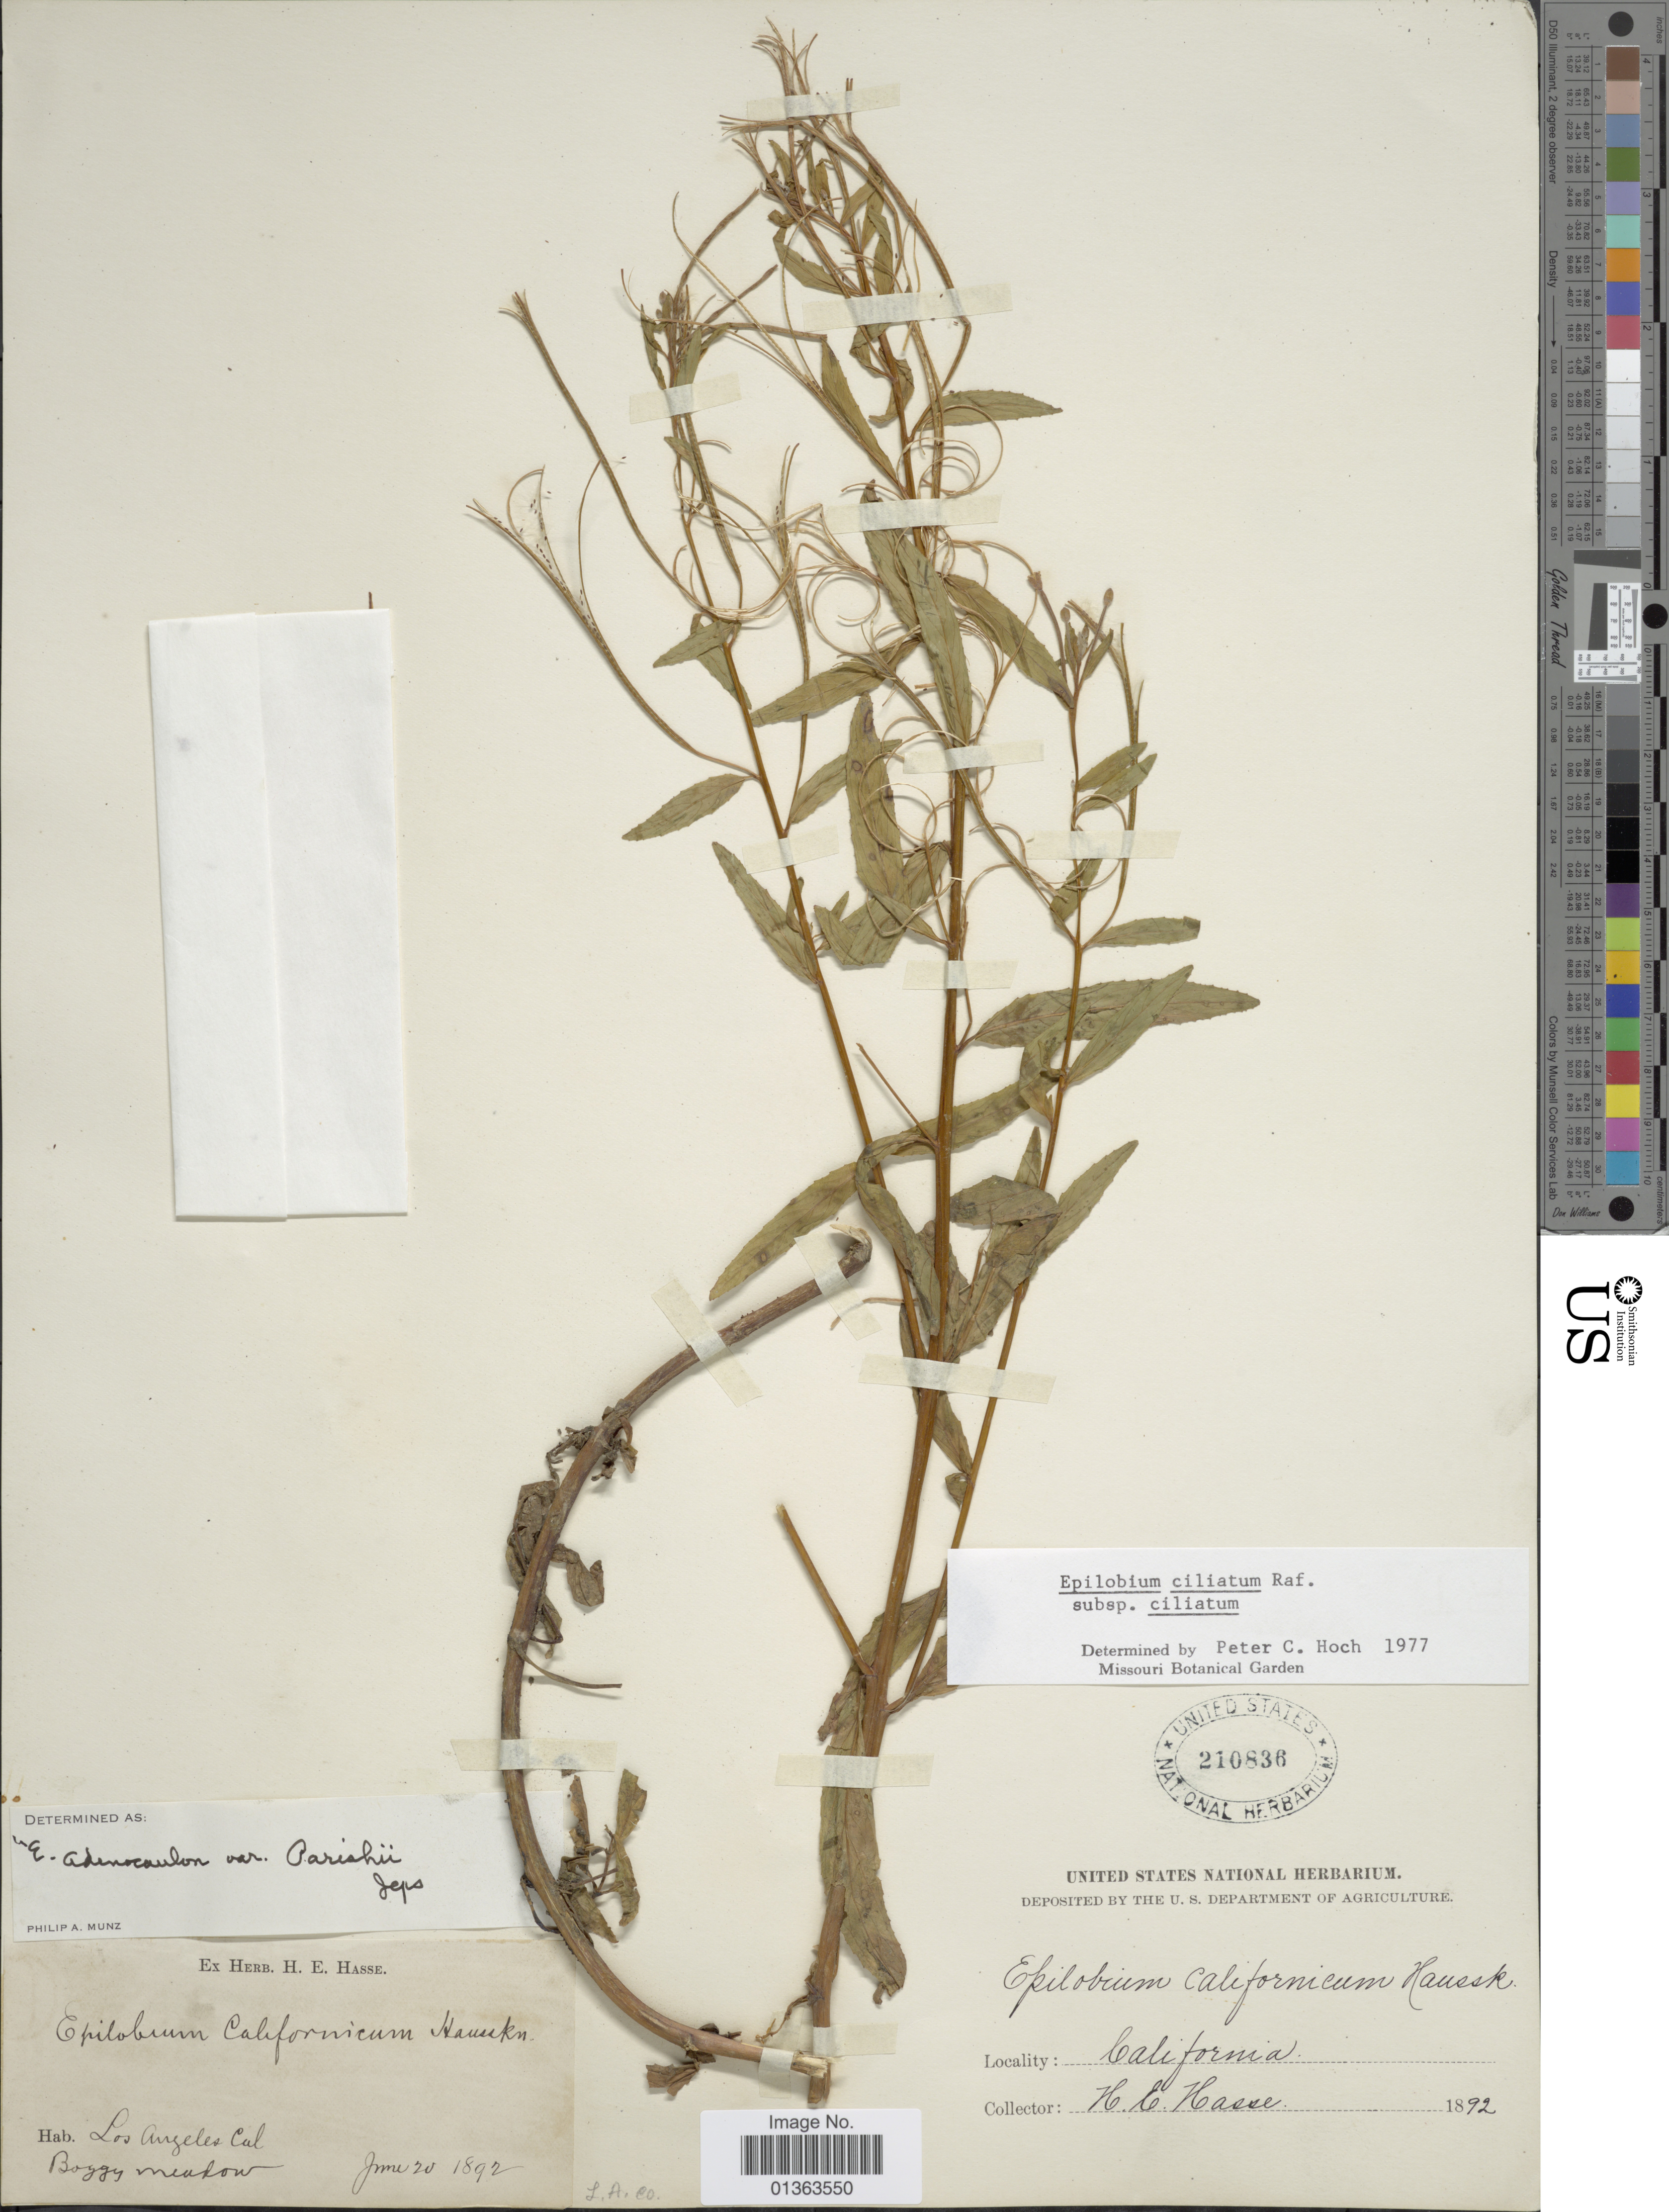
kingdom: Plantae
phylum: Tracheophyta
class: Magnoliopsida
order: Myrtales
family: Onagraceae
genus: Epilobium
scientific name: Epilobium ciliatum subsp. ciliatum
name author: Raf.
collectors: H. E. Hasse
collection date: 1892-06-20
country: United States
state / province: California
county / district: Los Angeles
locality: Los Angeles.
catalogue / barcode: US 210836